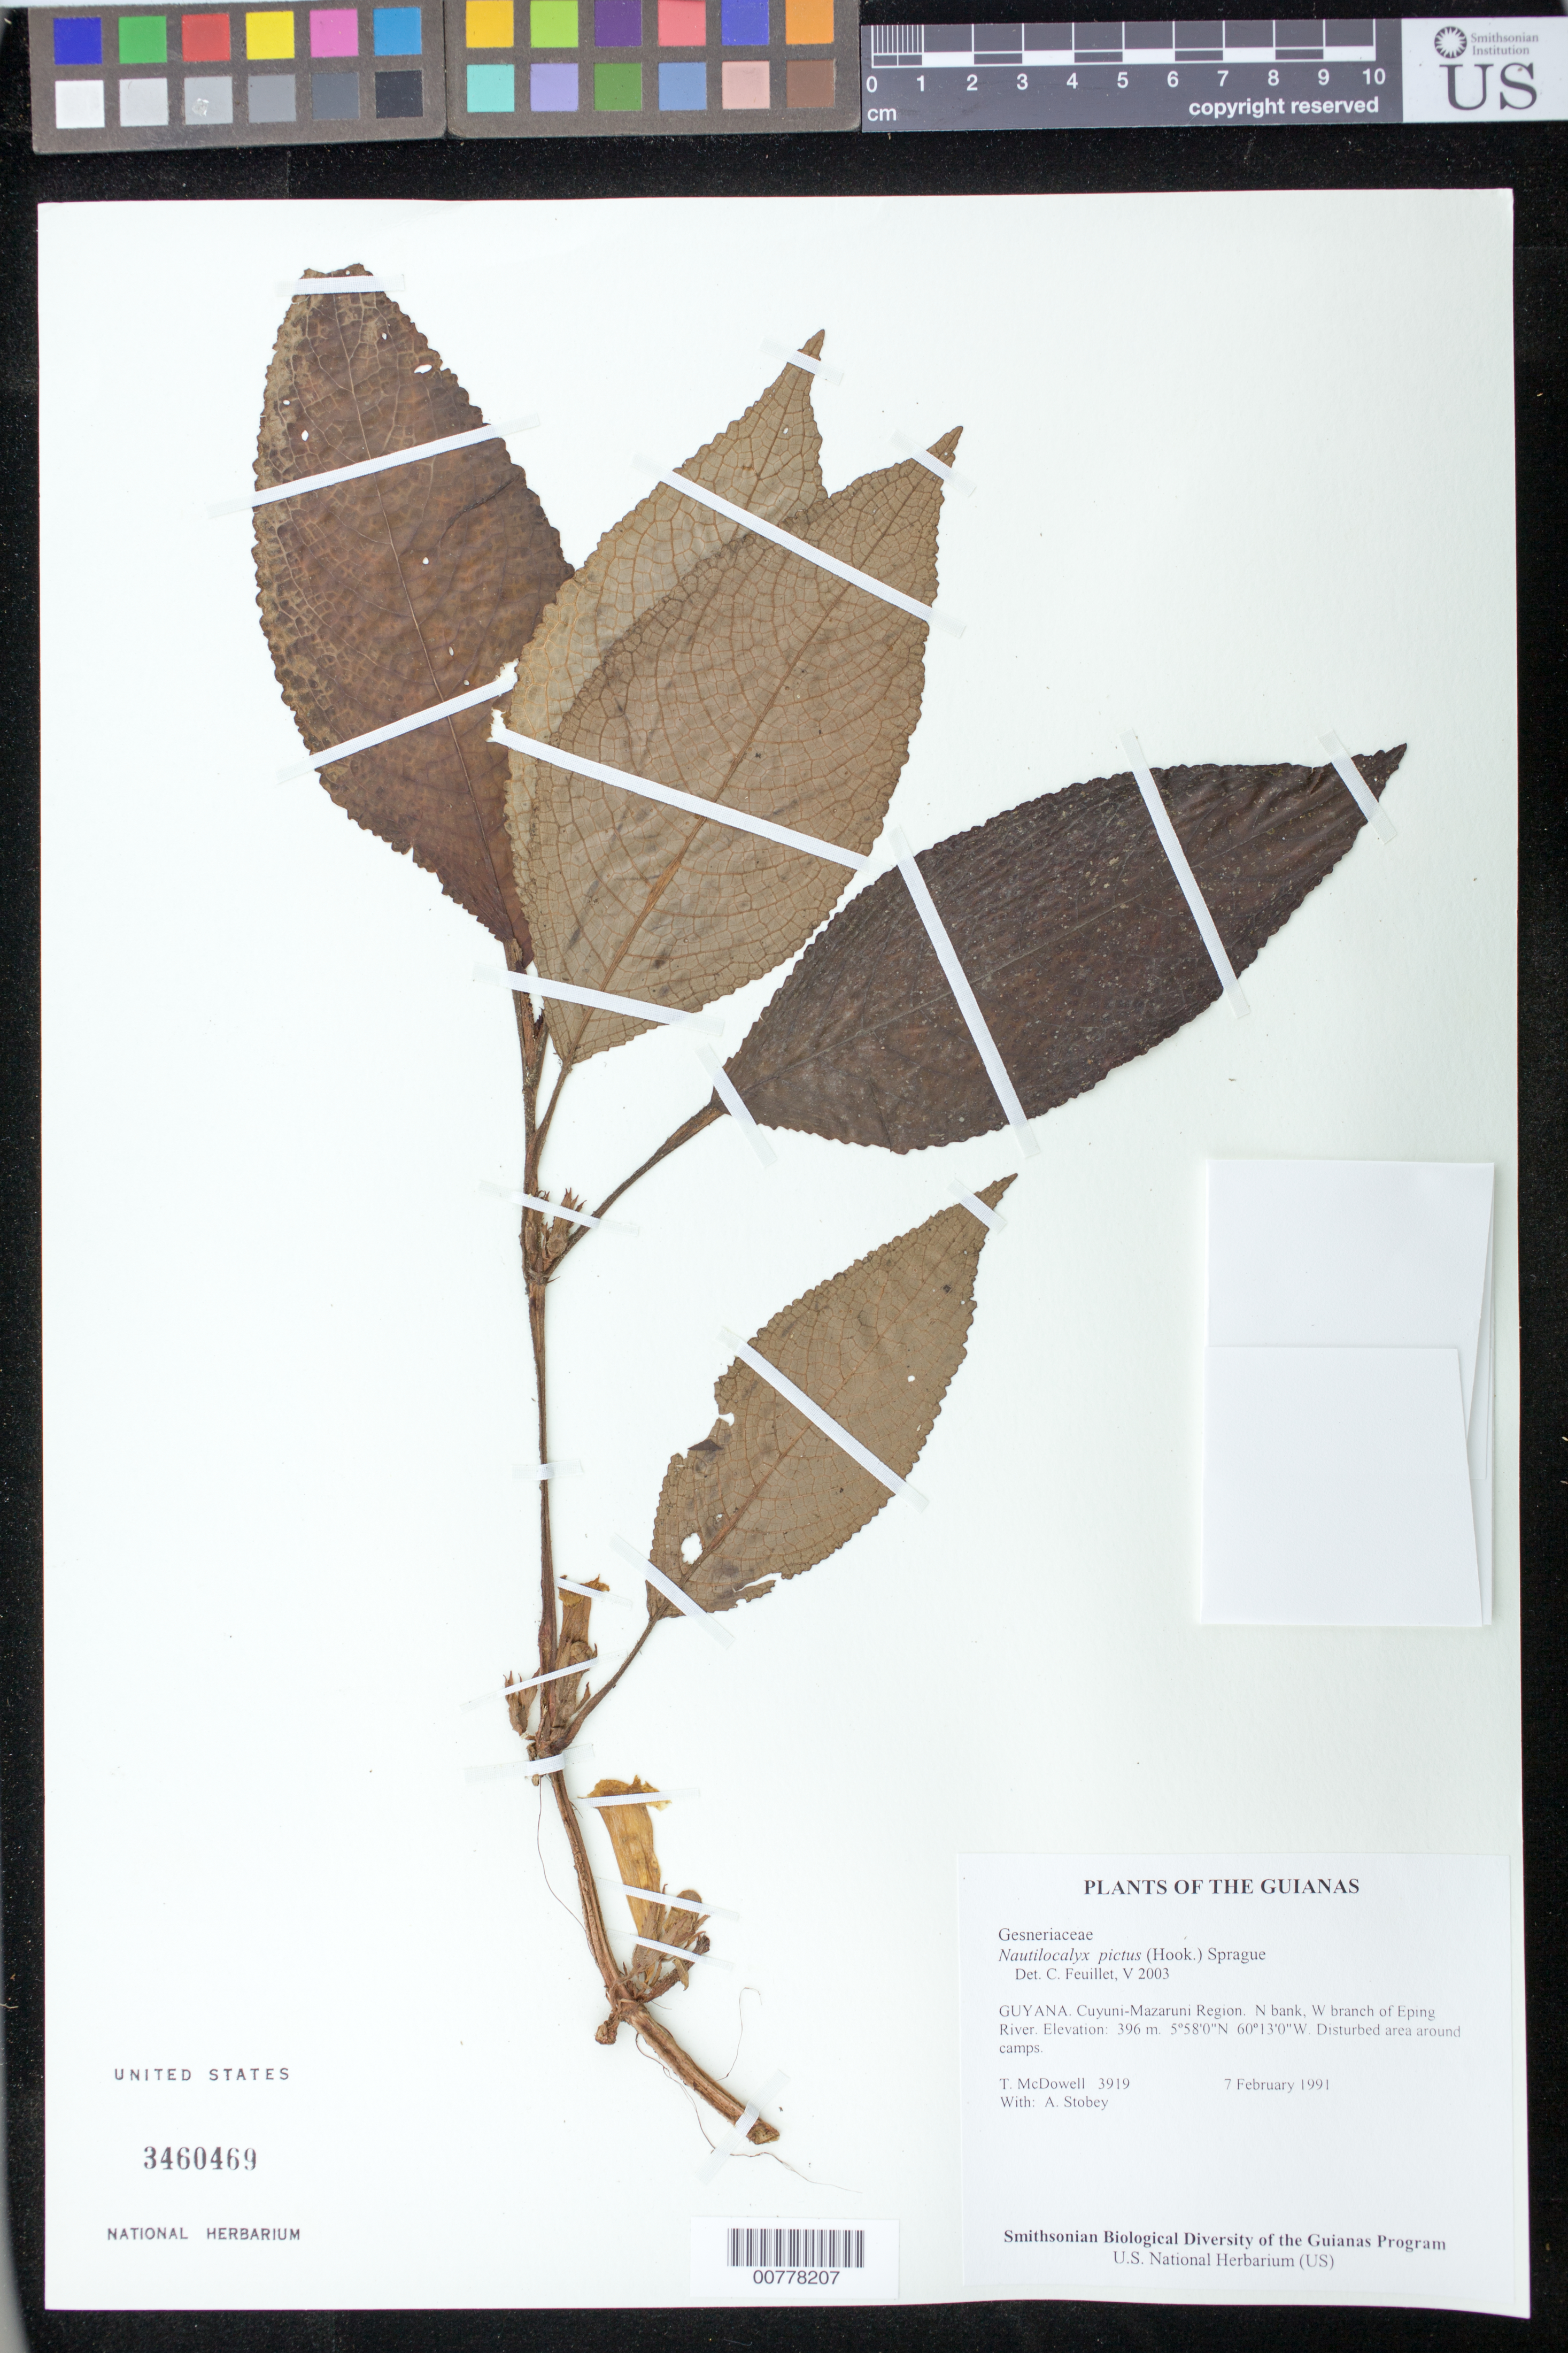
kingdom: Plantae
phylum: Tracheophyta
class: Magnoliopsida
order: Lamiales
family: Gesneriaceae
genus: Nautilocalyx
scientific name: Nautilocalyx pictus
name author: (Hook.) Sprague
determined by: Feuillet, C.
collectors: T. McDowell & A. Stobey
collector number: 3919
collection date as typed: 7 February 1991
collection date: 1991-02-07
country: Guyana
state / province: Cuyuni-Mazaruni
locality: N bank, W branch of Eping River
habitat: Disturbed area around camps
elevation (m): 396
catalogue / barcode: US 3460469